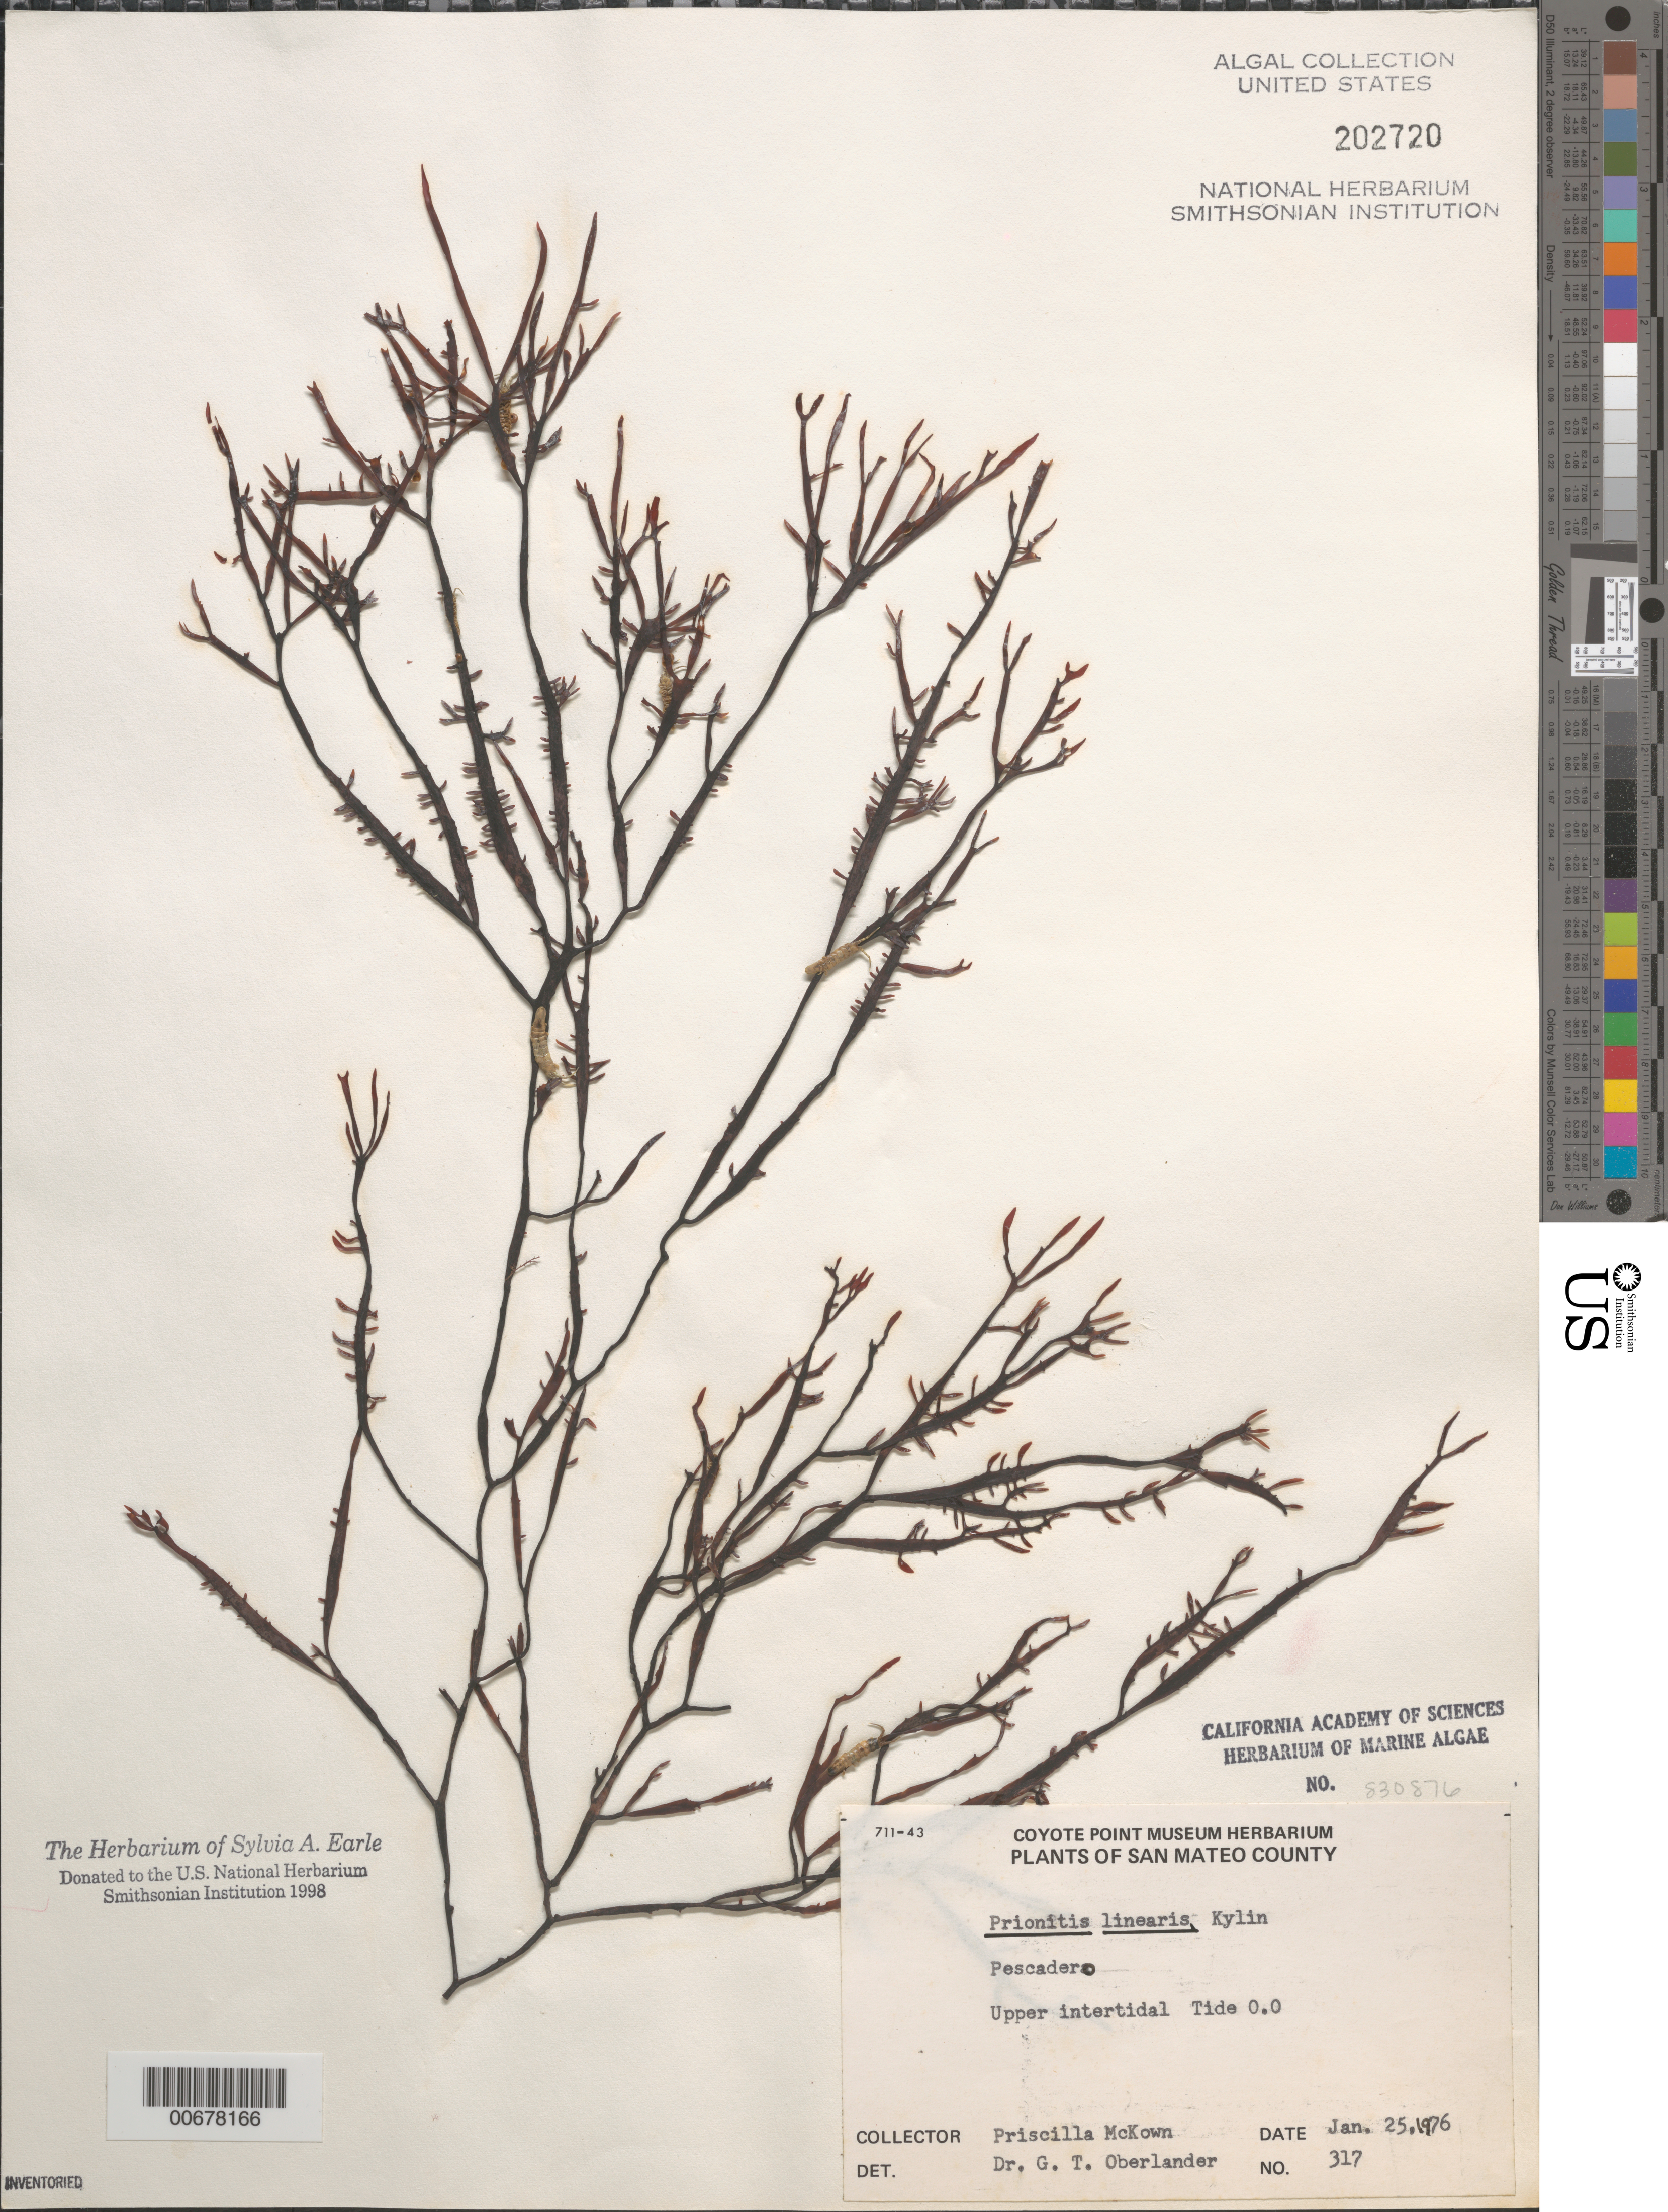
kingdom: Plantae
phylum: Rhodophyta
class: Florideophyceae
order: Cryptonemiales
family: Cryptonemiaceae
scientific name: Prionitis linearis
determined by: Oberlander, G. T.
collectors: P. McKown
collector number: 317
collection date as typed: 25 Jan 1976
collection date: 1976-01-25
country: United States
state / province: California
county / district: San Mateo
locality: Pescadero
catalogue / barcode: US 202720